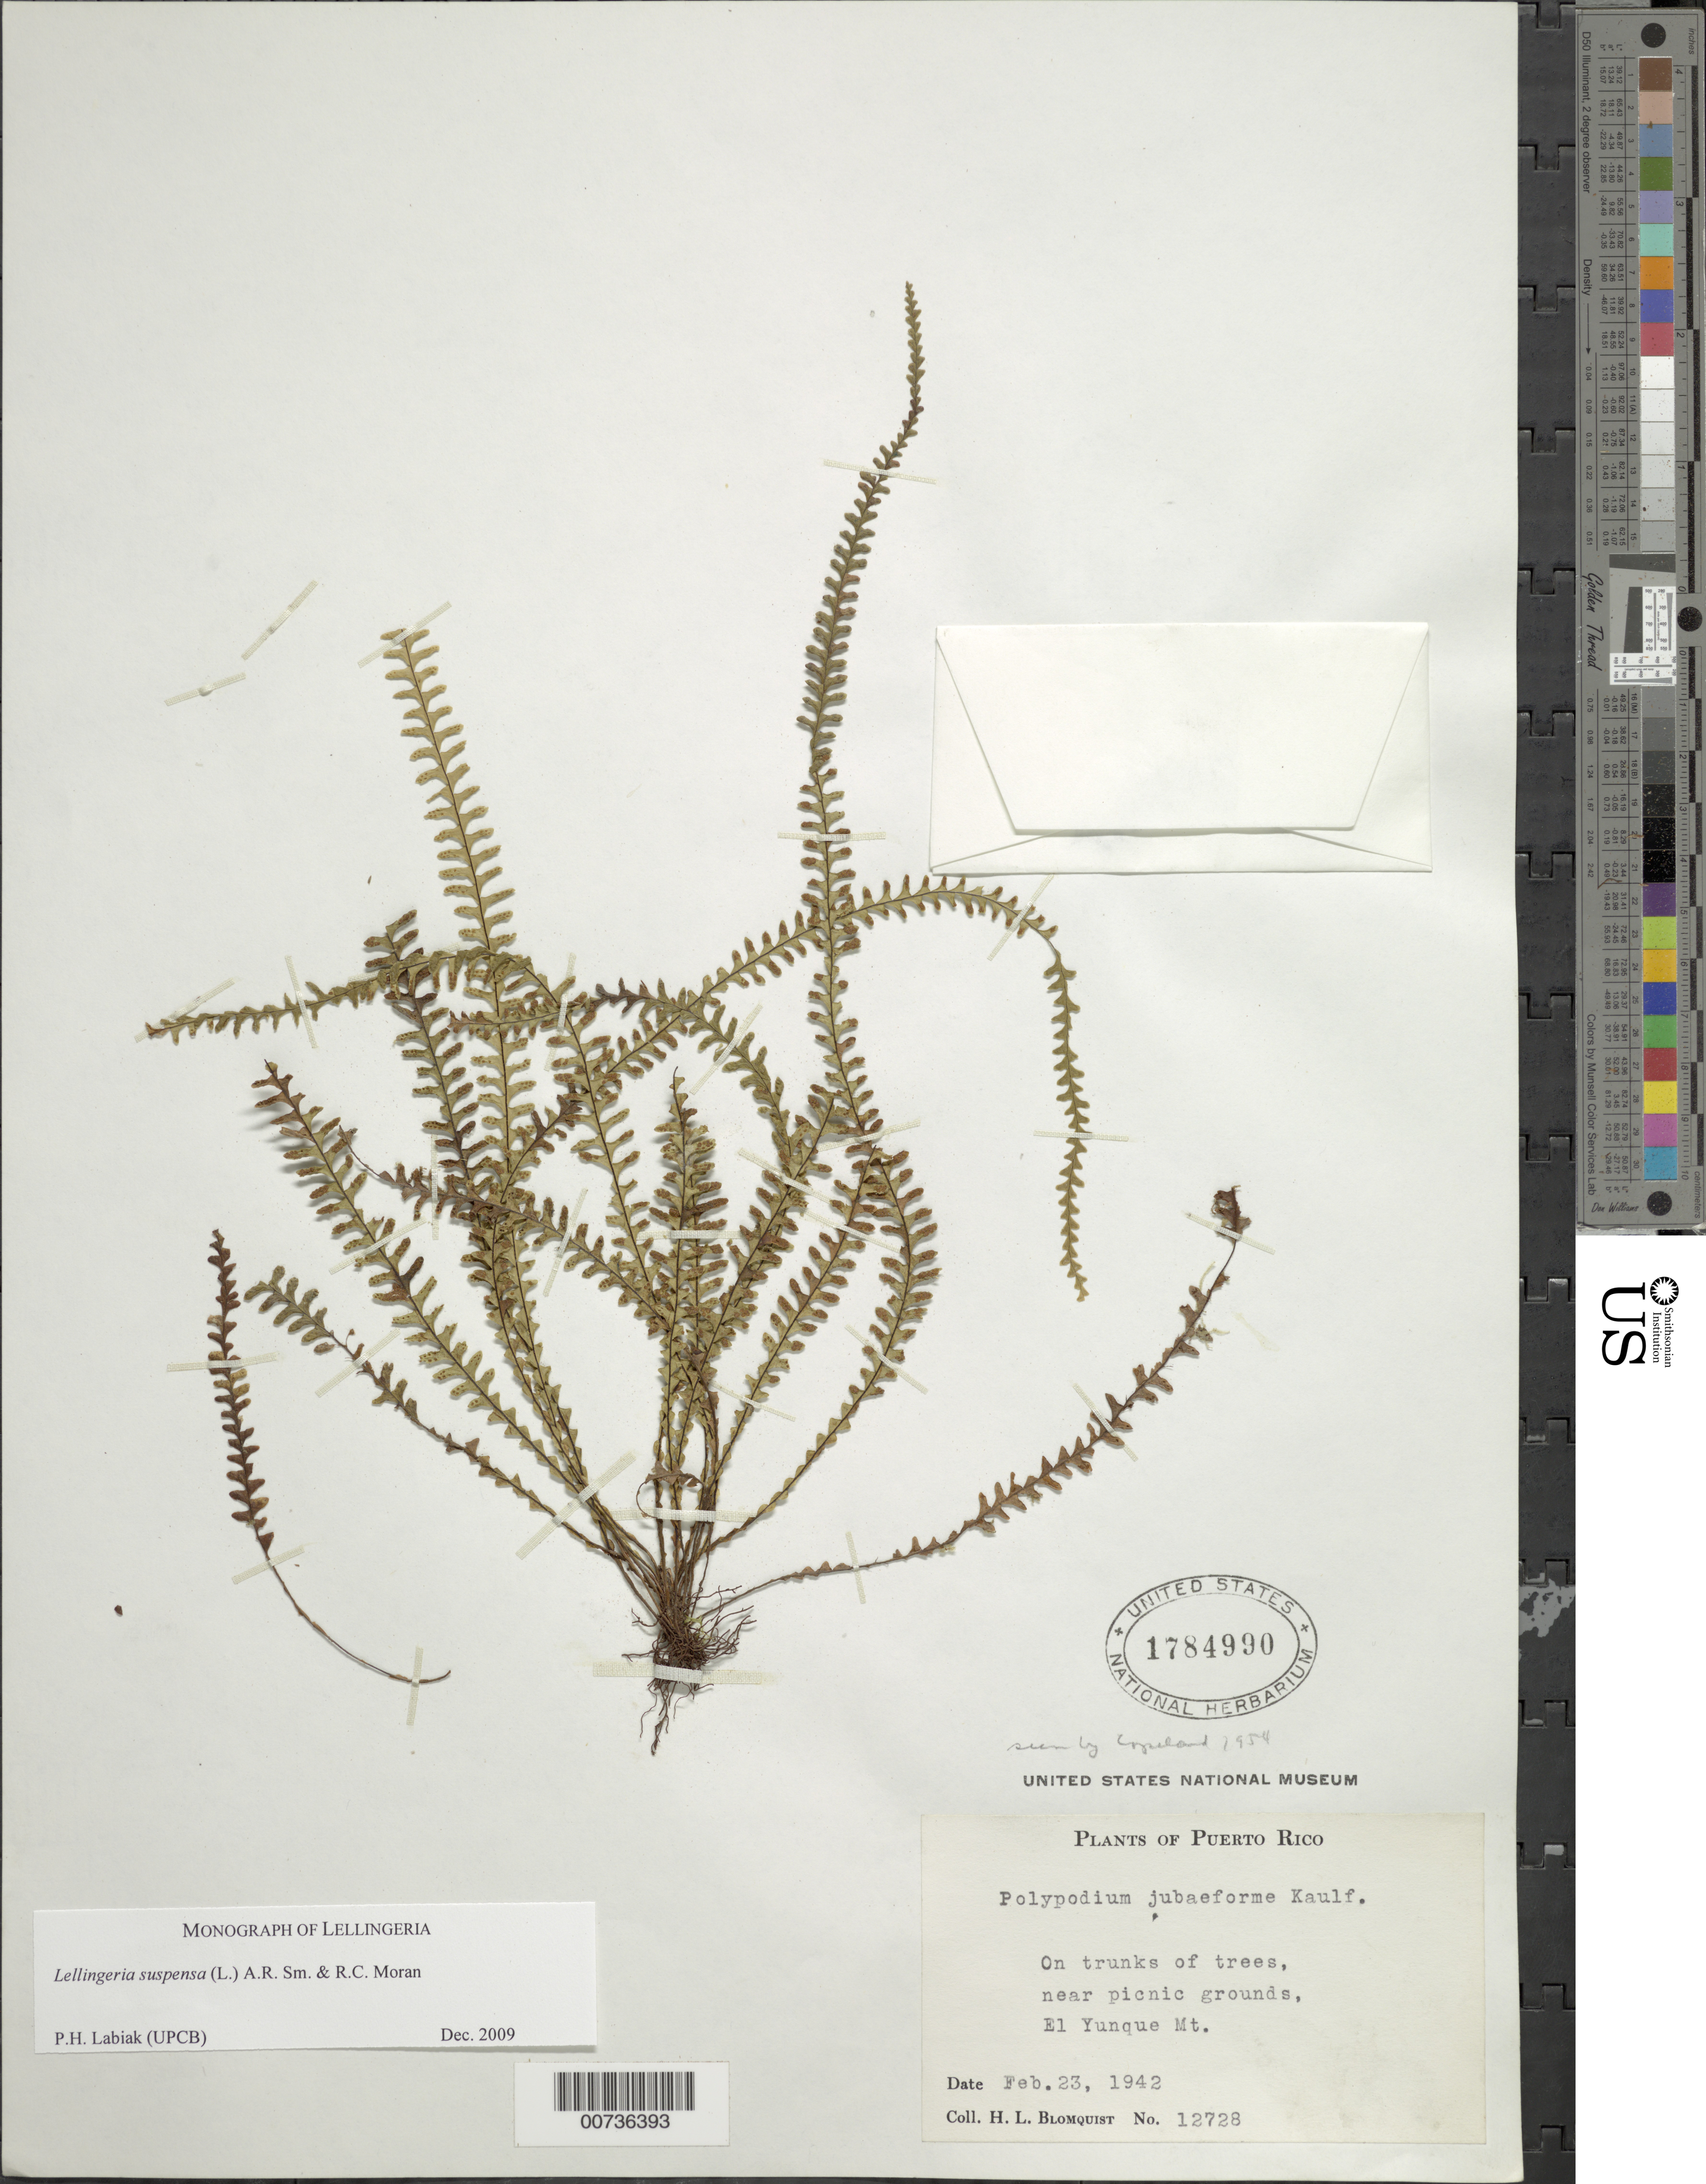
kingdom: Plantae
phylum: Tracheophyta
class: Polypodiopsida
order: Polypodiales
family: Polypodiaceae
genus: Lellingeria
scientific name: Lellingeria suspensa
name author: (L.) A.R. Sm. & R.C. Moran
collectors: H. Blomquist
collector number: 12728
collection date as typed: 23 Feb 1942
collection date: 1942-02-23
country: Puerto Rico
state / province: Río Grande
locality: El Yunque Mt.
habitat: On trunks of trees, near picnic grounds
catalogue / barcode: US 1784990